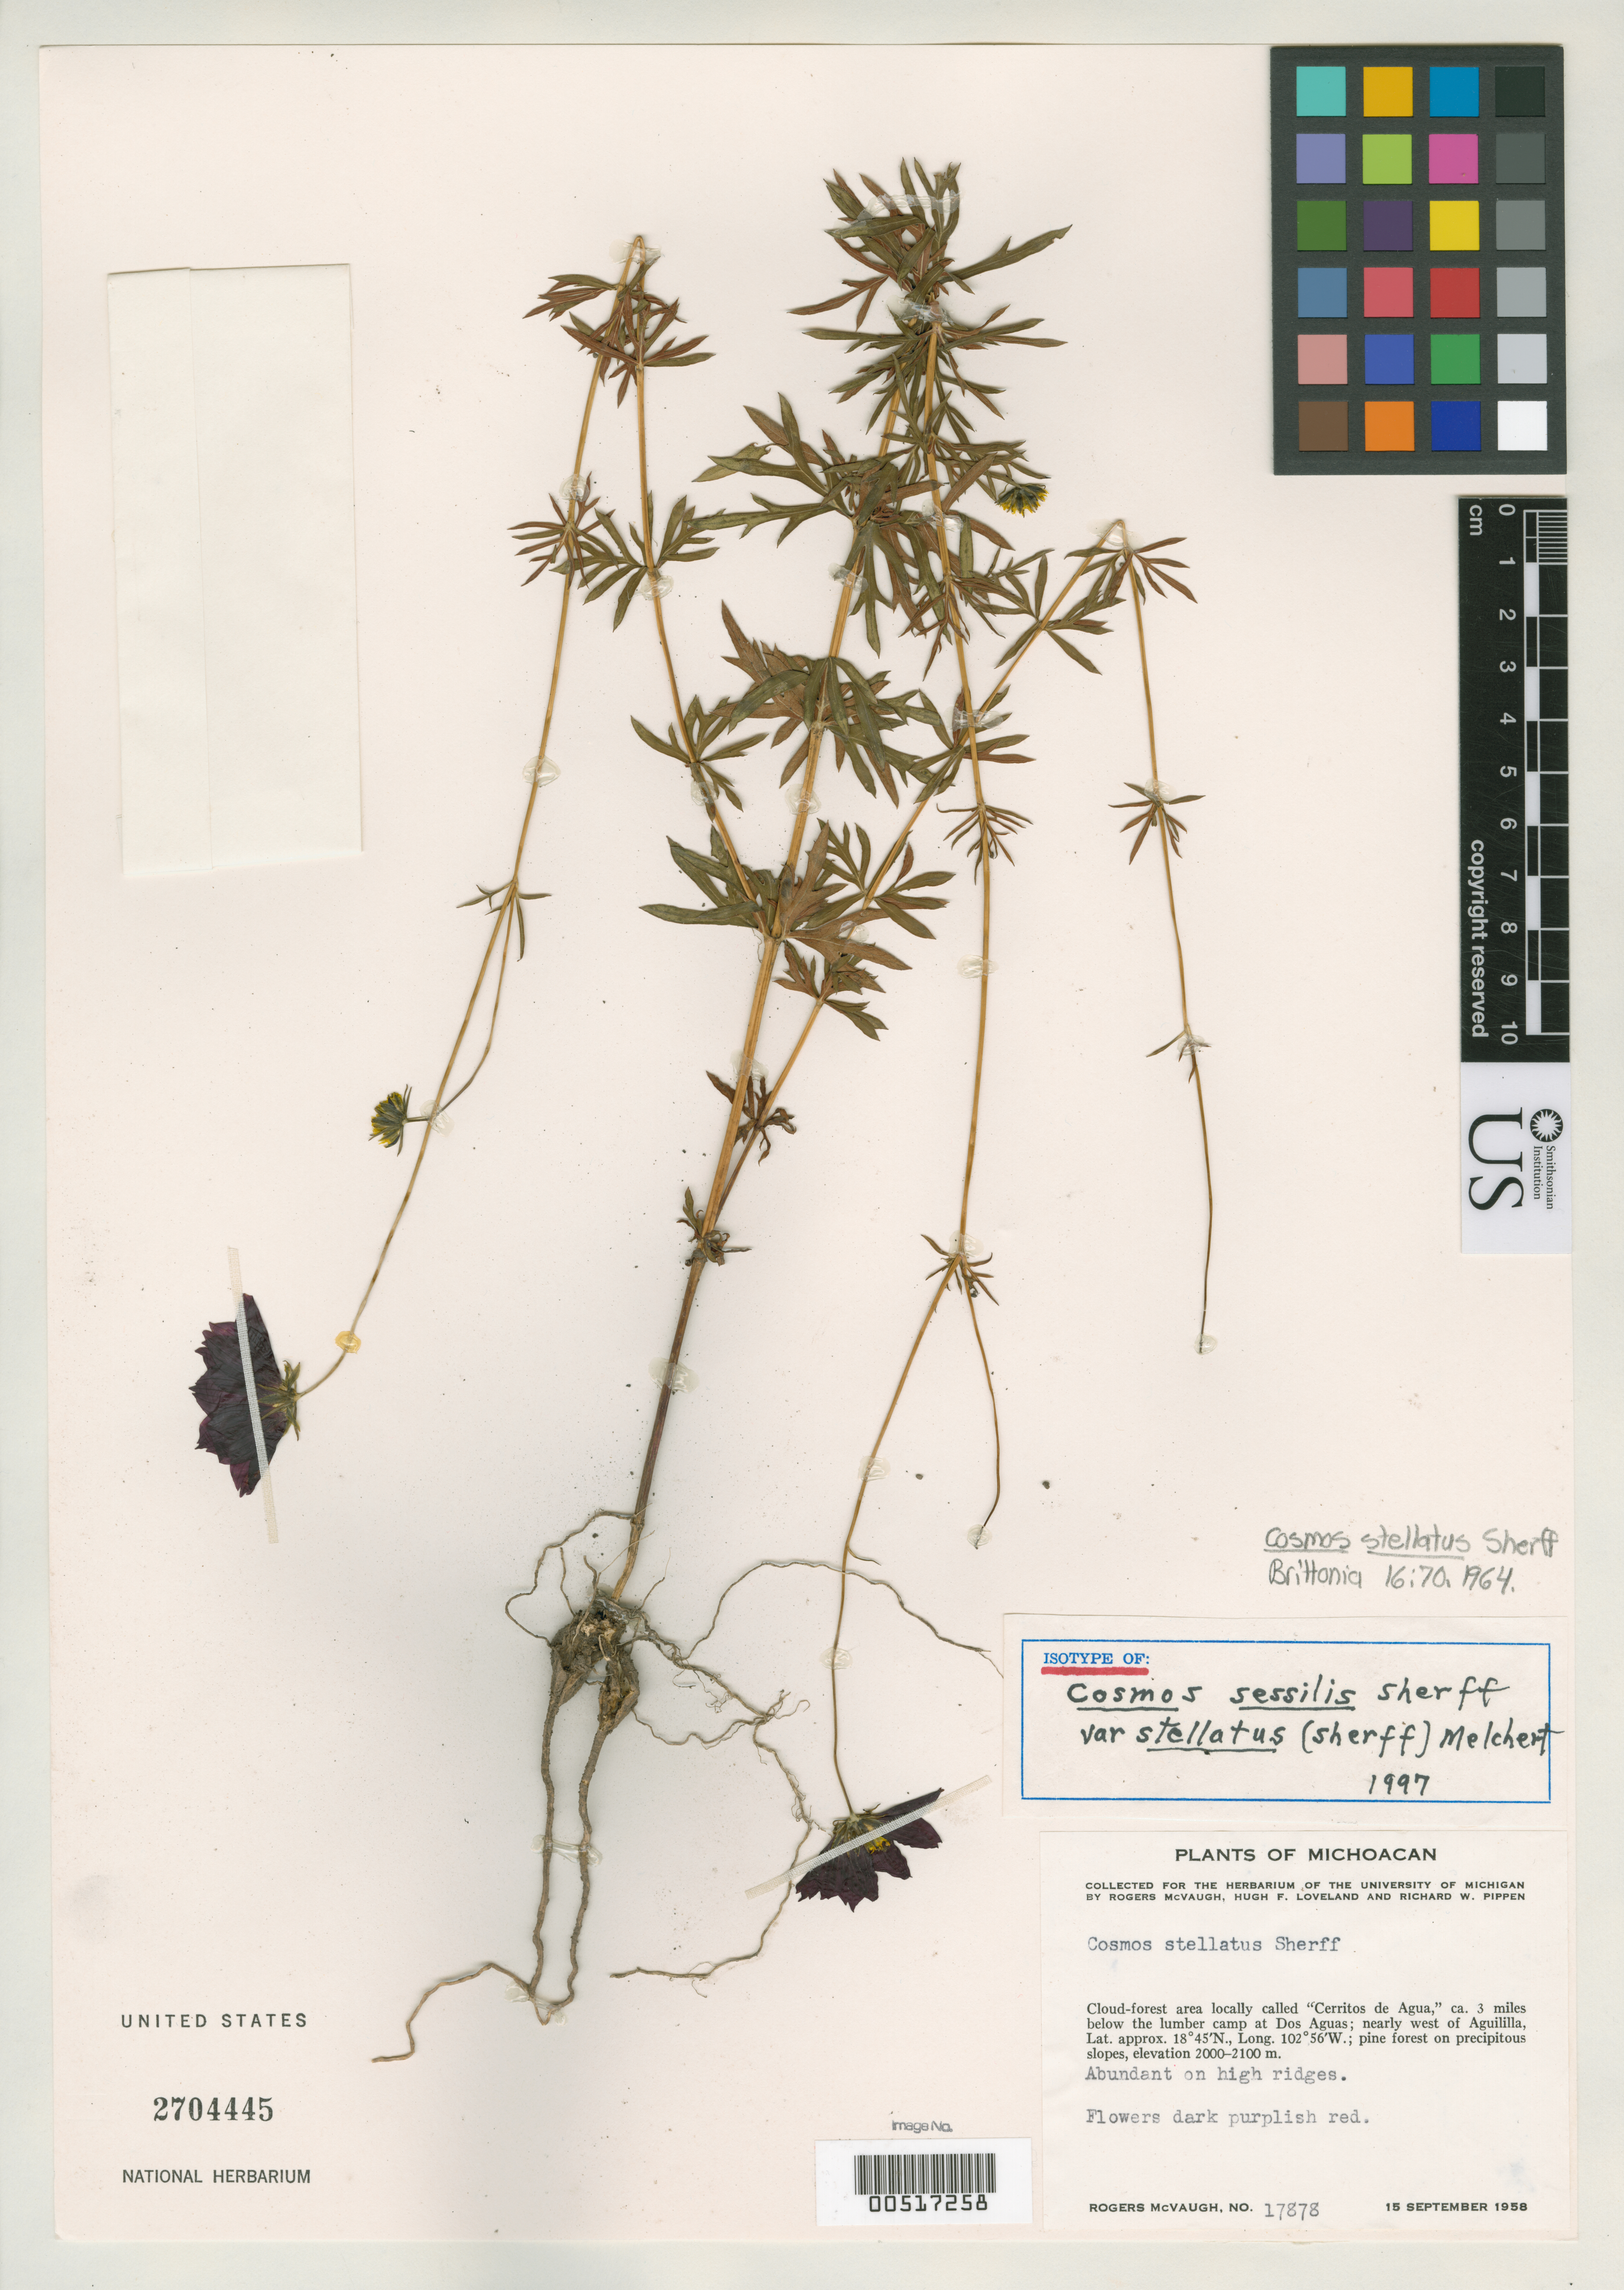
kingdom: Plantae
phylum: Tracheophyta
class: Magnoliopsida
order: Asterales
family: Asteraceae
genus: Cosmos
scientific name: Cosmos stellatus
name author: Sherff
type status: Isotype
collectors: R. McVaugh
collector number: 17878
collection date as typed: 15 Sep 1958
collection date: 1958-09-15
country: Mexico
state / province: Michoacán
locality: Cerritos de Agua cloud forest, ca. 3 mi below lumber camp at Dos Aguas, nearly W of Aguililla.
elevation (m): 2000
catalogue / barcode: US 2704445